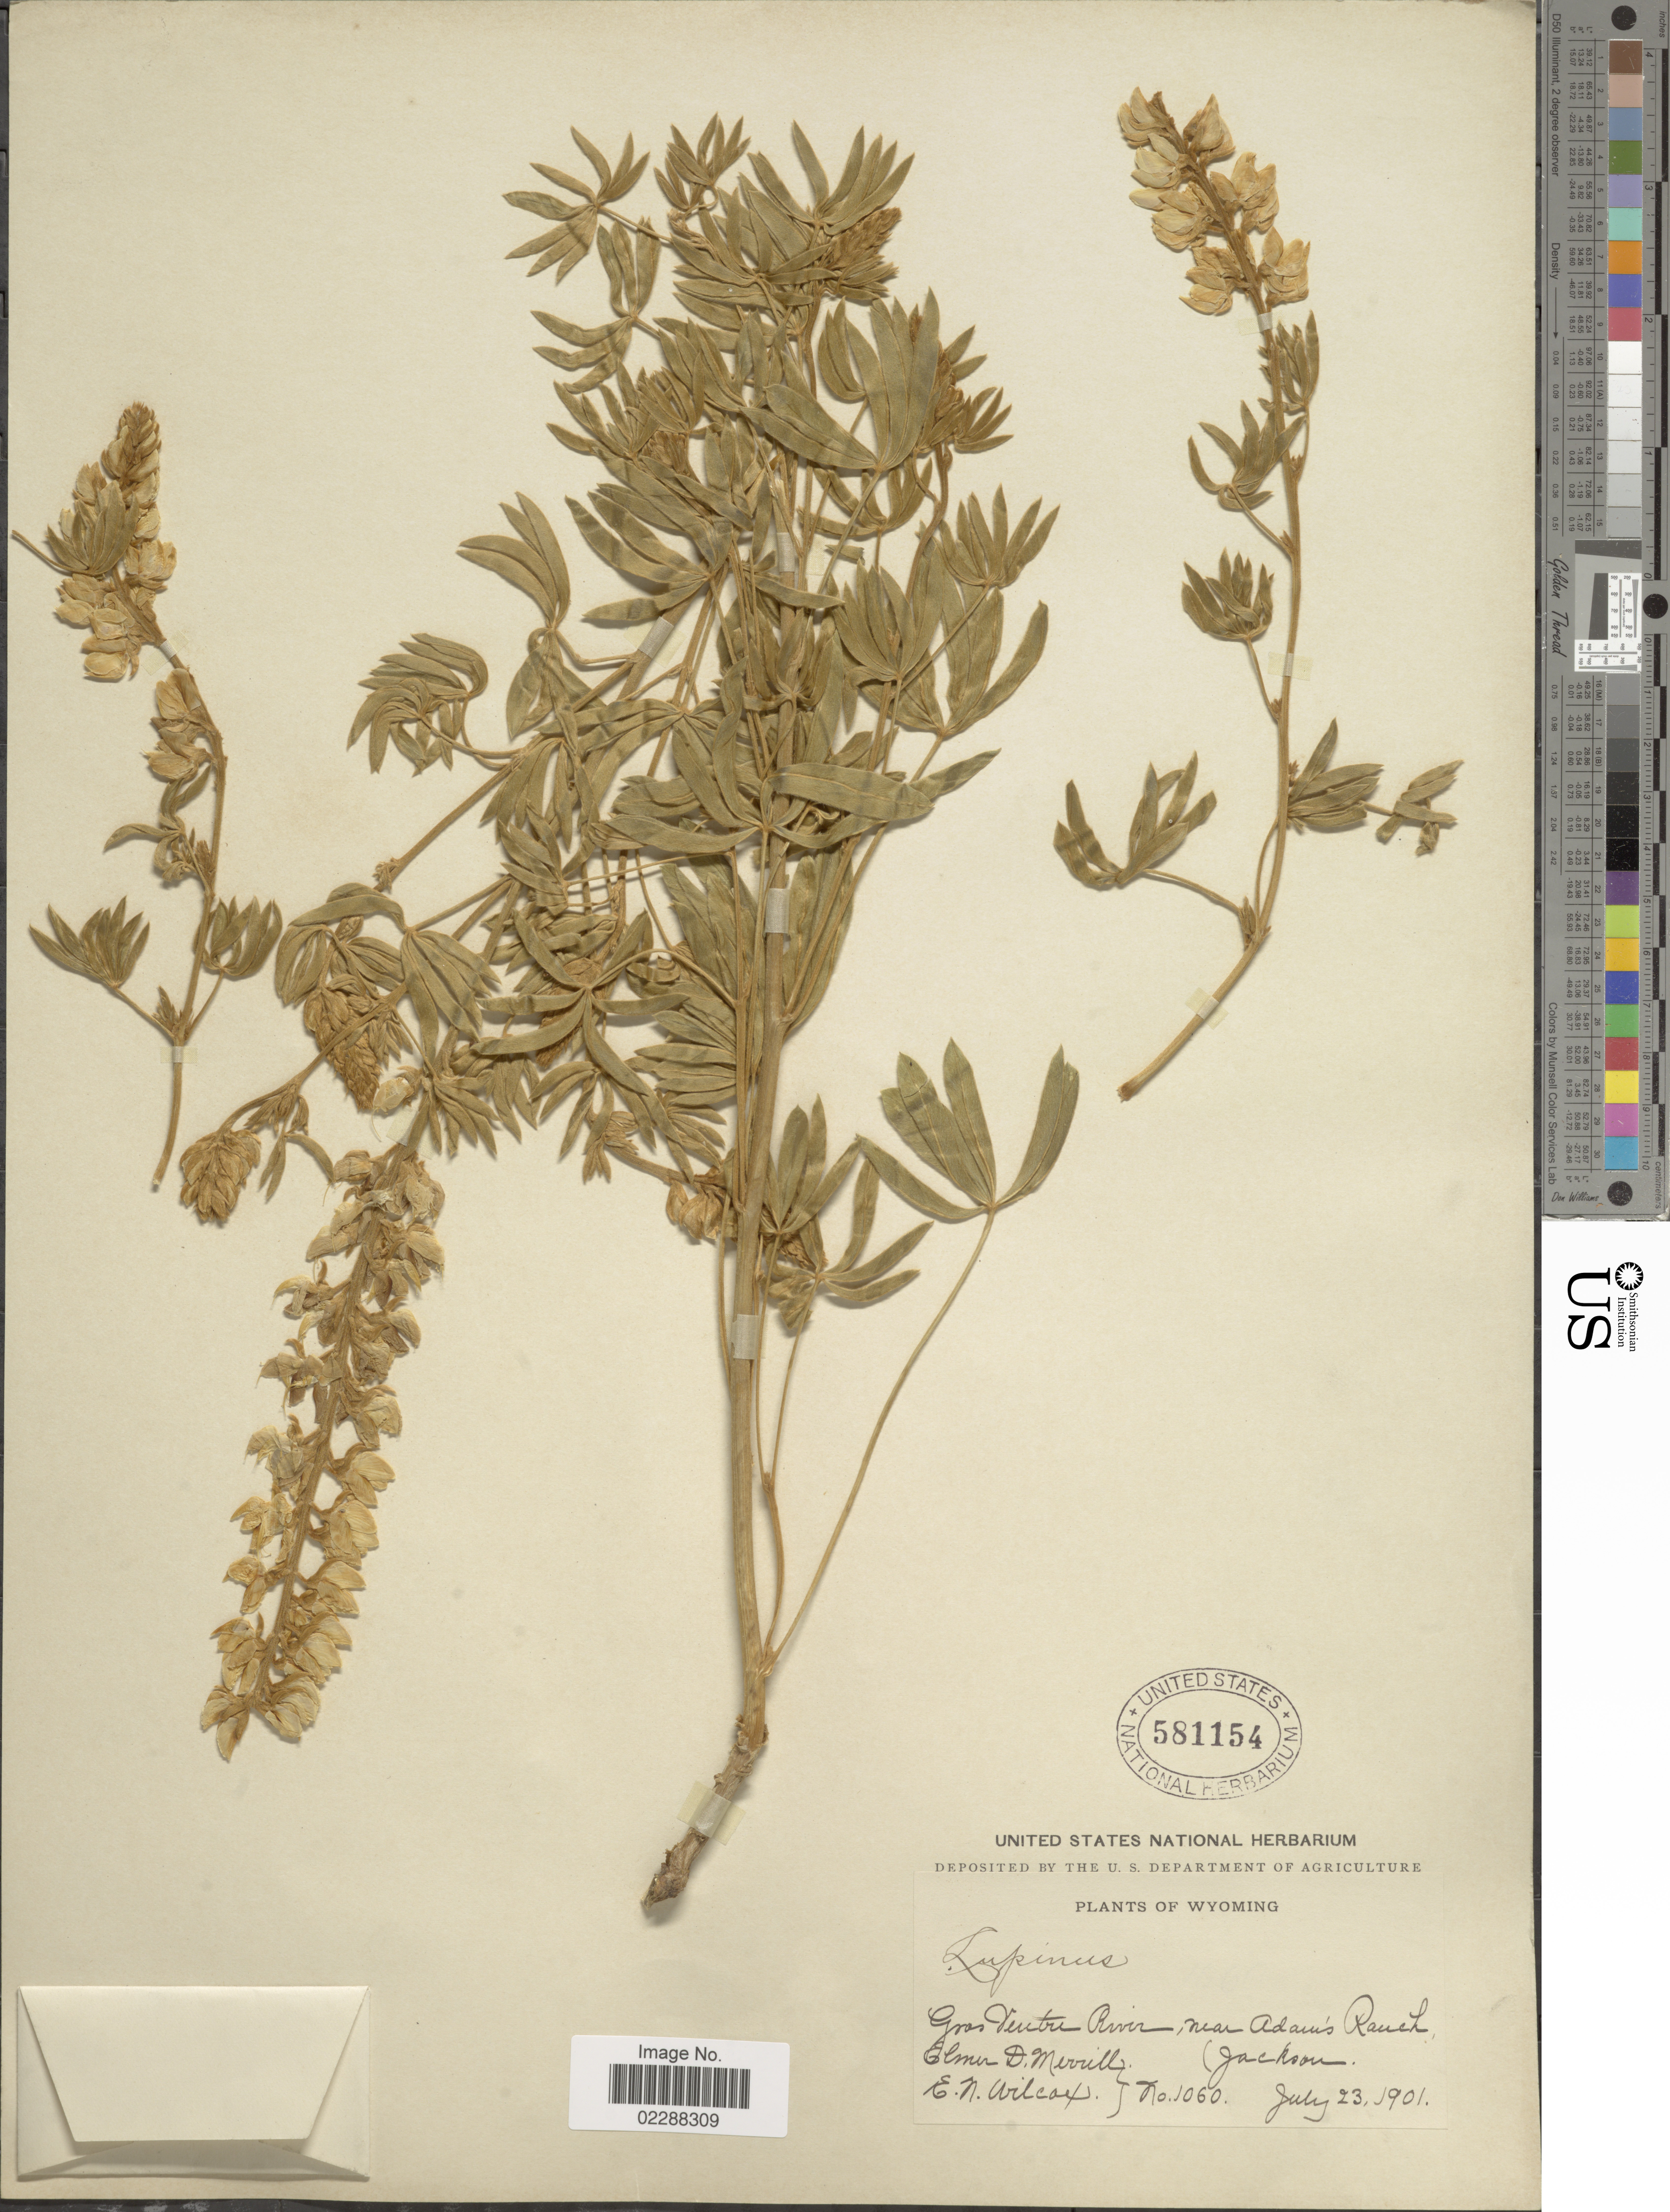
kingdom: Plantae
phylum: Tracheophyta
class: Magnoliopsida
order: Fabales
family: Fabaceae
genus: Lupinus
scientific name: Lupinus sp.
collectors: E. D. Merrill & E. Wilcox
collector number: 1060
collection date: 1901-07-23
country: United States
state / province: Wyoming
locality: Gros Ventre River, near Adams Ranch, Jackson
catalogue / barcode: US 581154